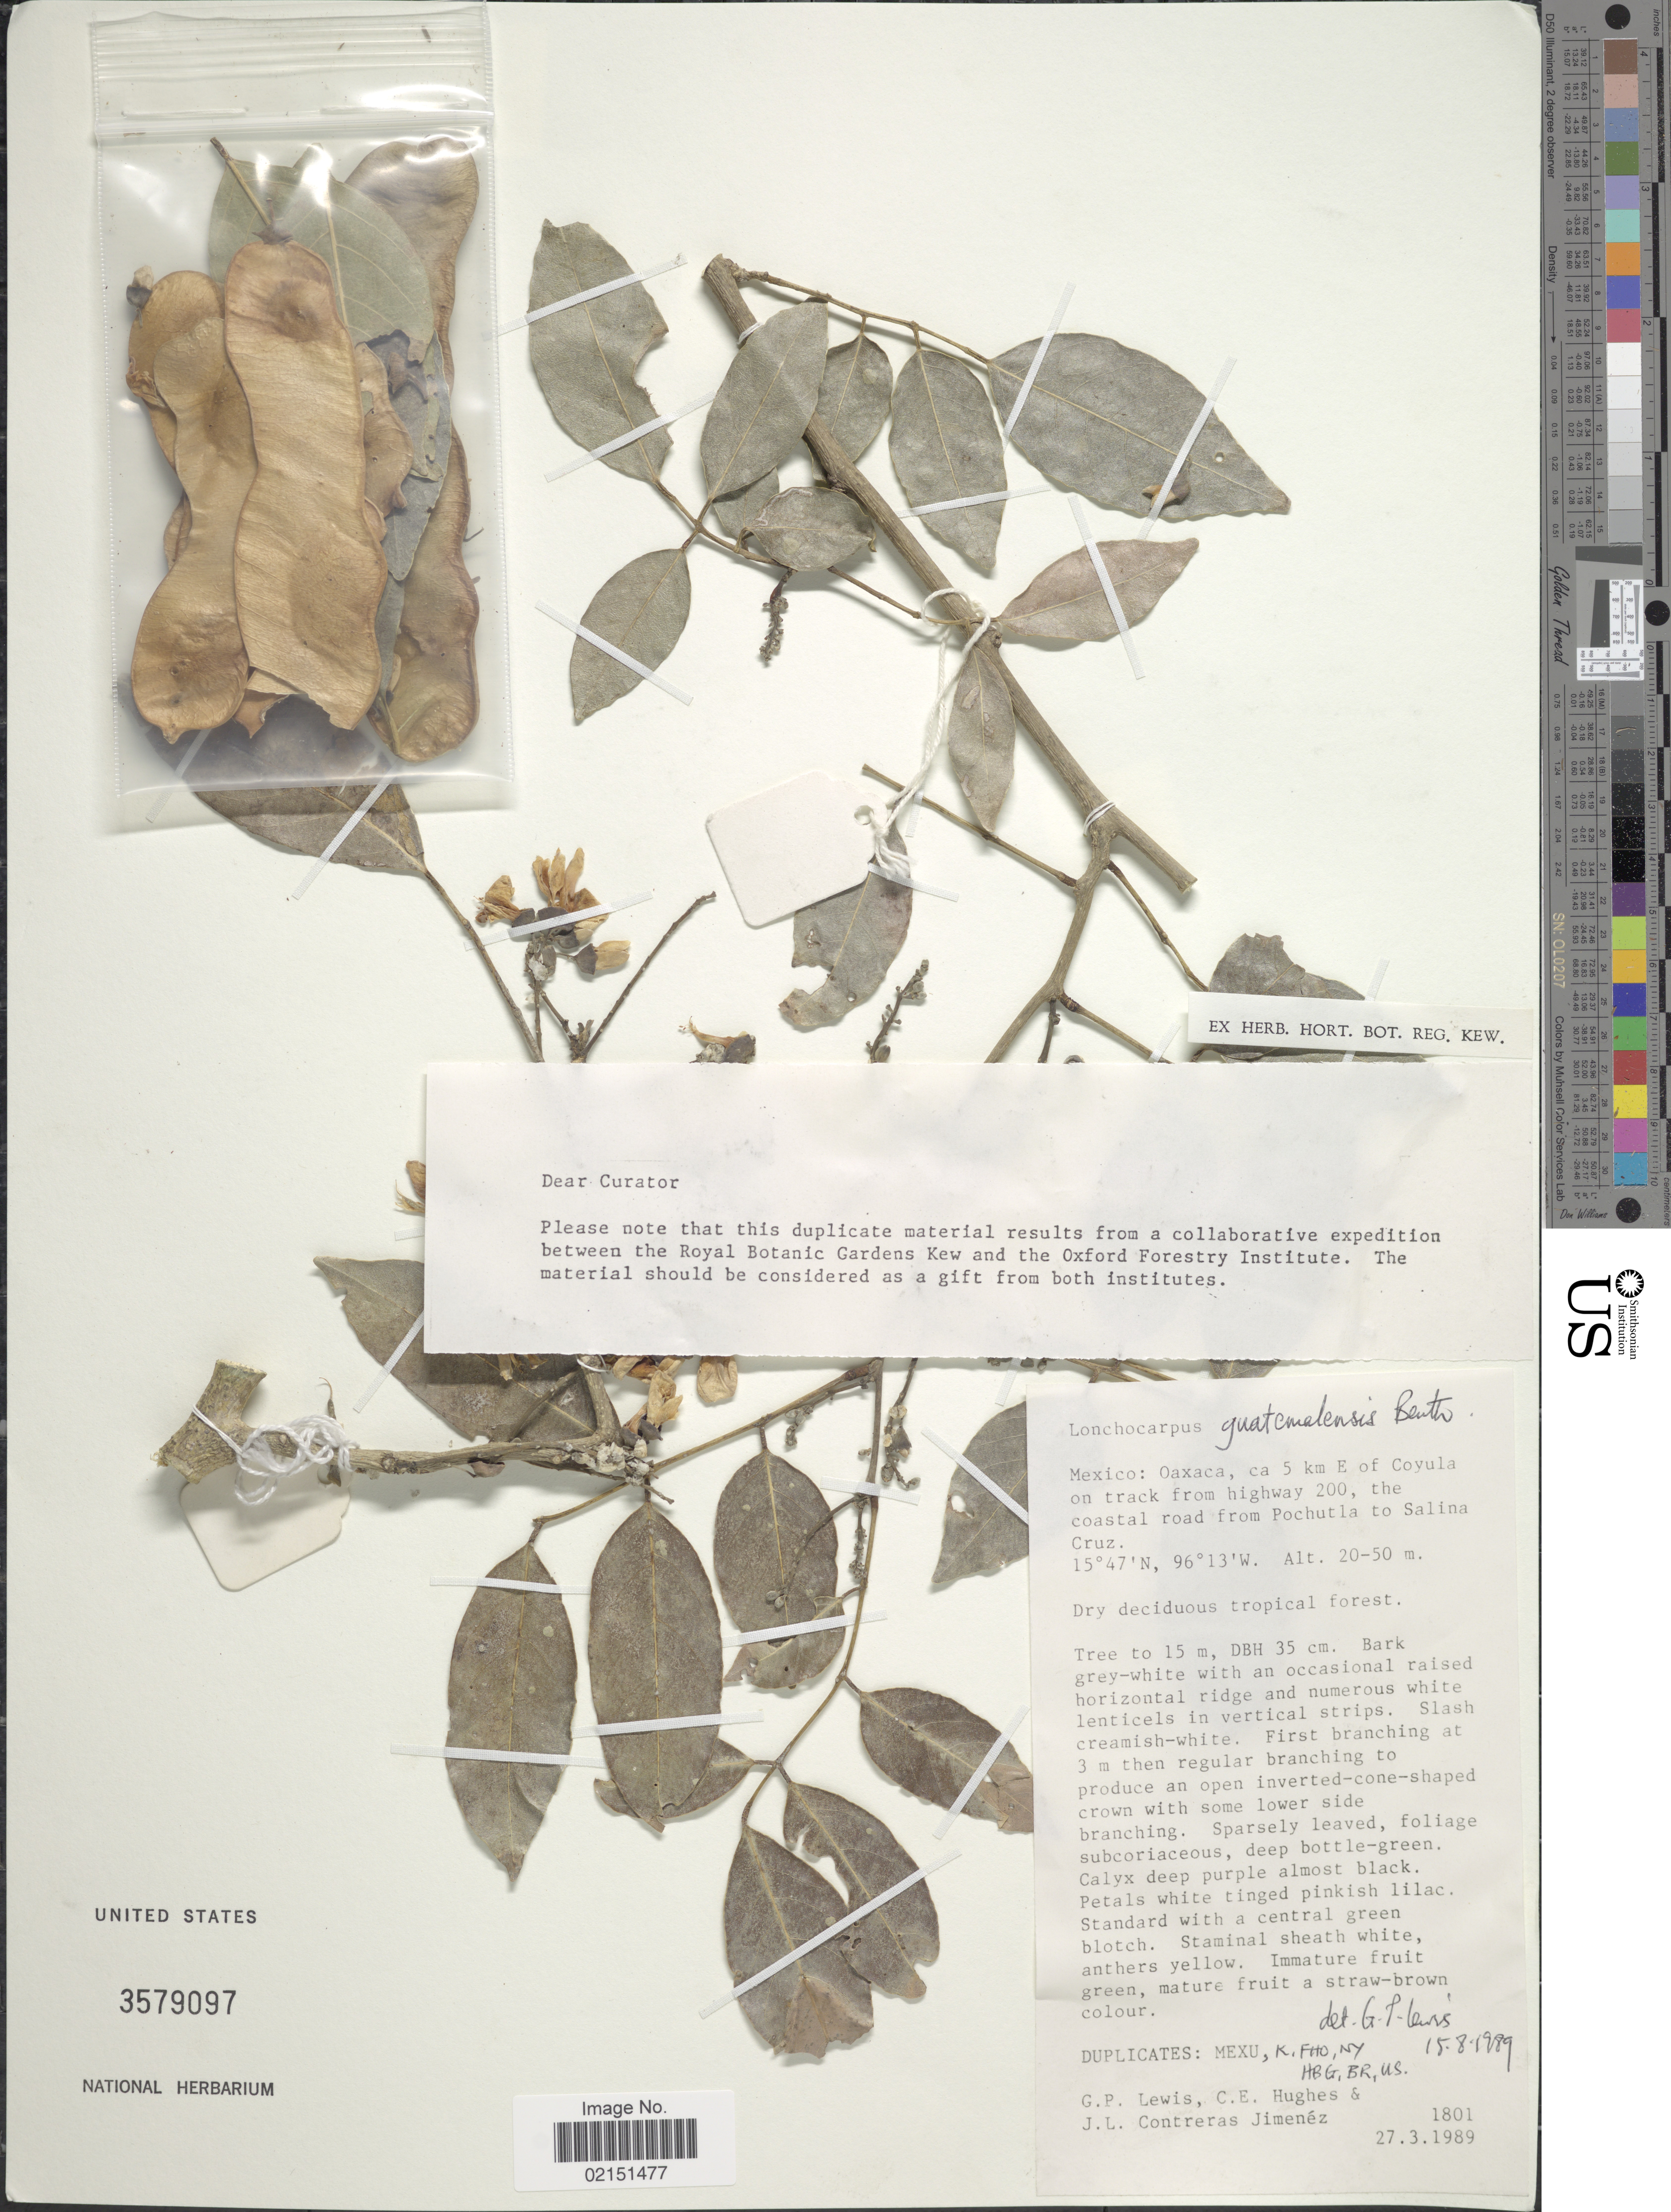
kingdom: Plantae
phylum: Tracheophyta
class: Magnoliopsida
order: Fabales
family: Fabaceae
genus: Lonchocarpus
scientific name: Lonchocarpus guatemalensis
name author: Benth.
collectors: G. P. Lewis, C. E. Hughes & J. L. Contreras J.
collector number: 1801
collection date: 1989-03-27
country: Mexico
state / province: Oaxaca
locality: Mexico: Oaxaca, ca 5 km E of Coyula on track from highway 200, the coastal road from Pochutla to Salina Cruz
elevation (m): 20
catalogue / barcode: US 3579097